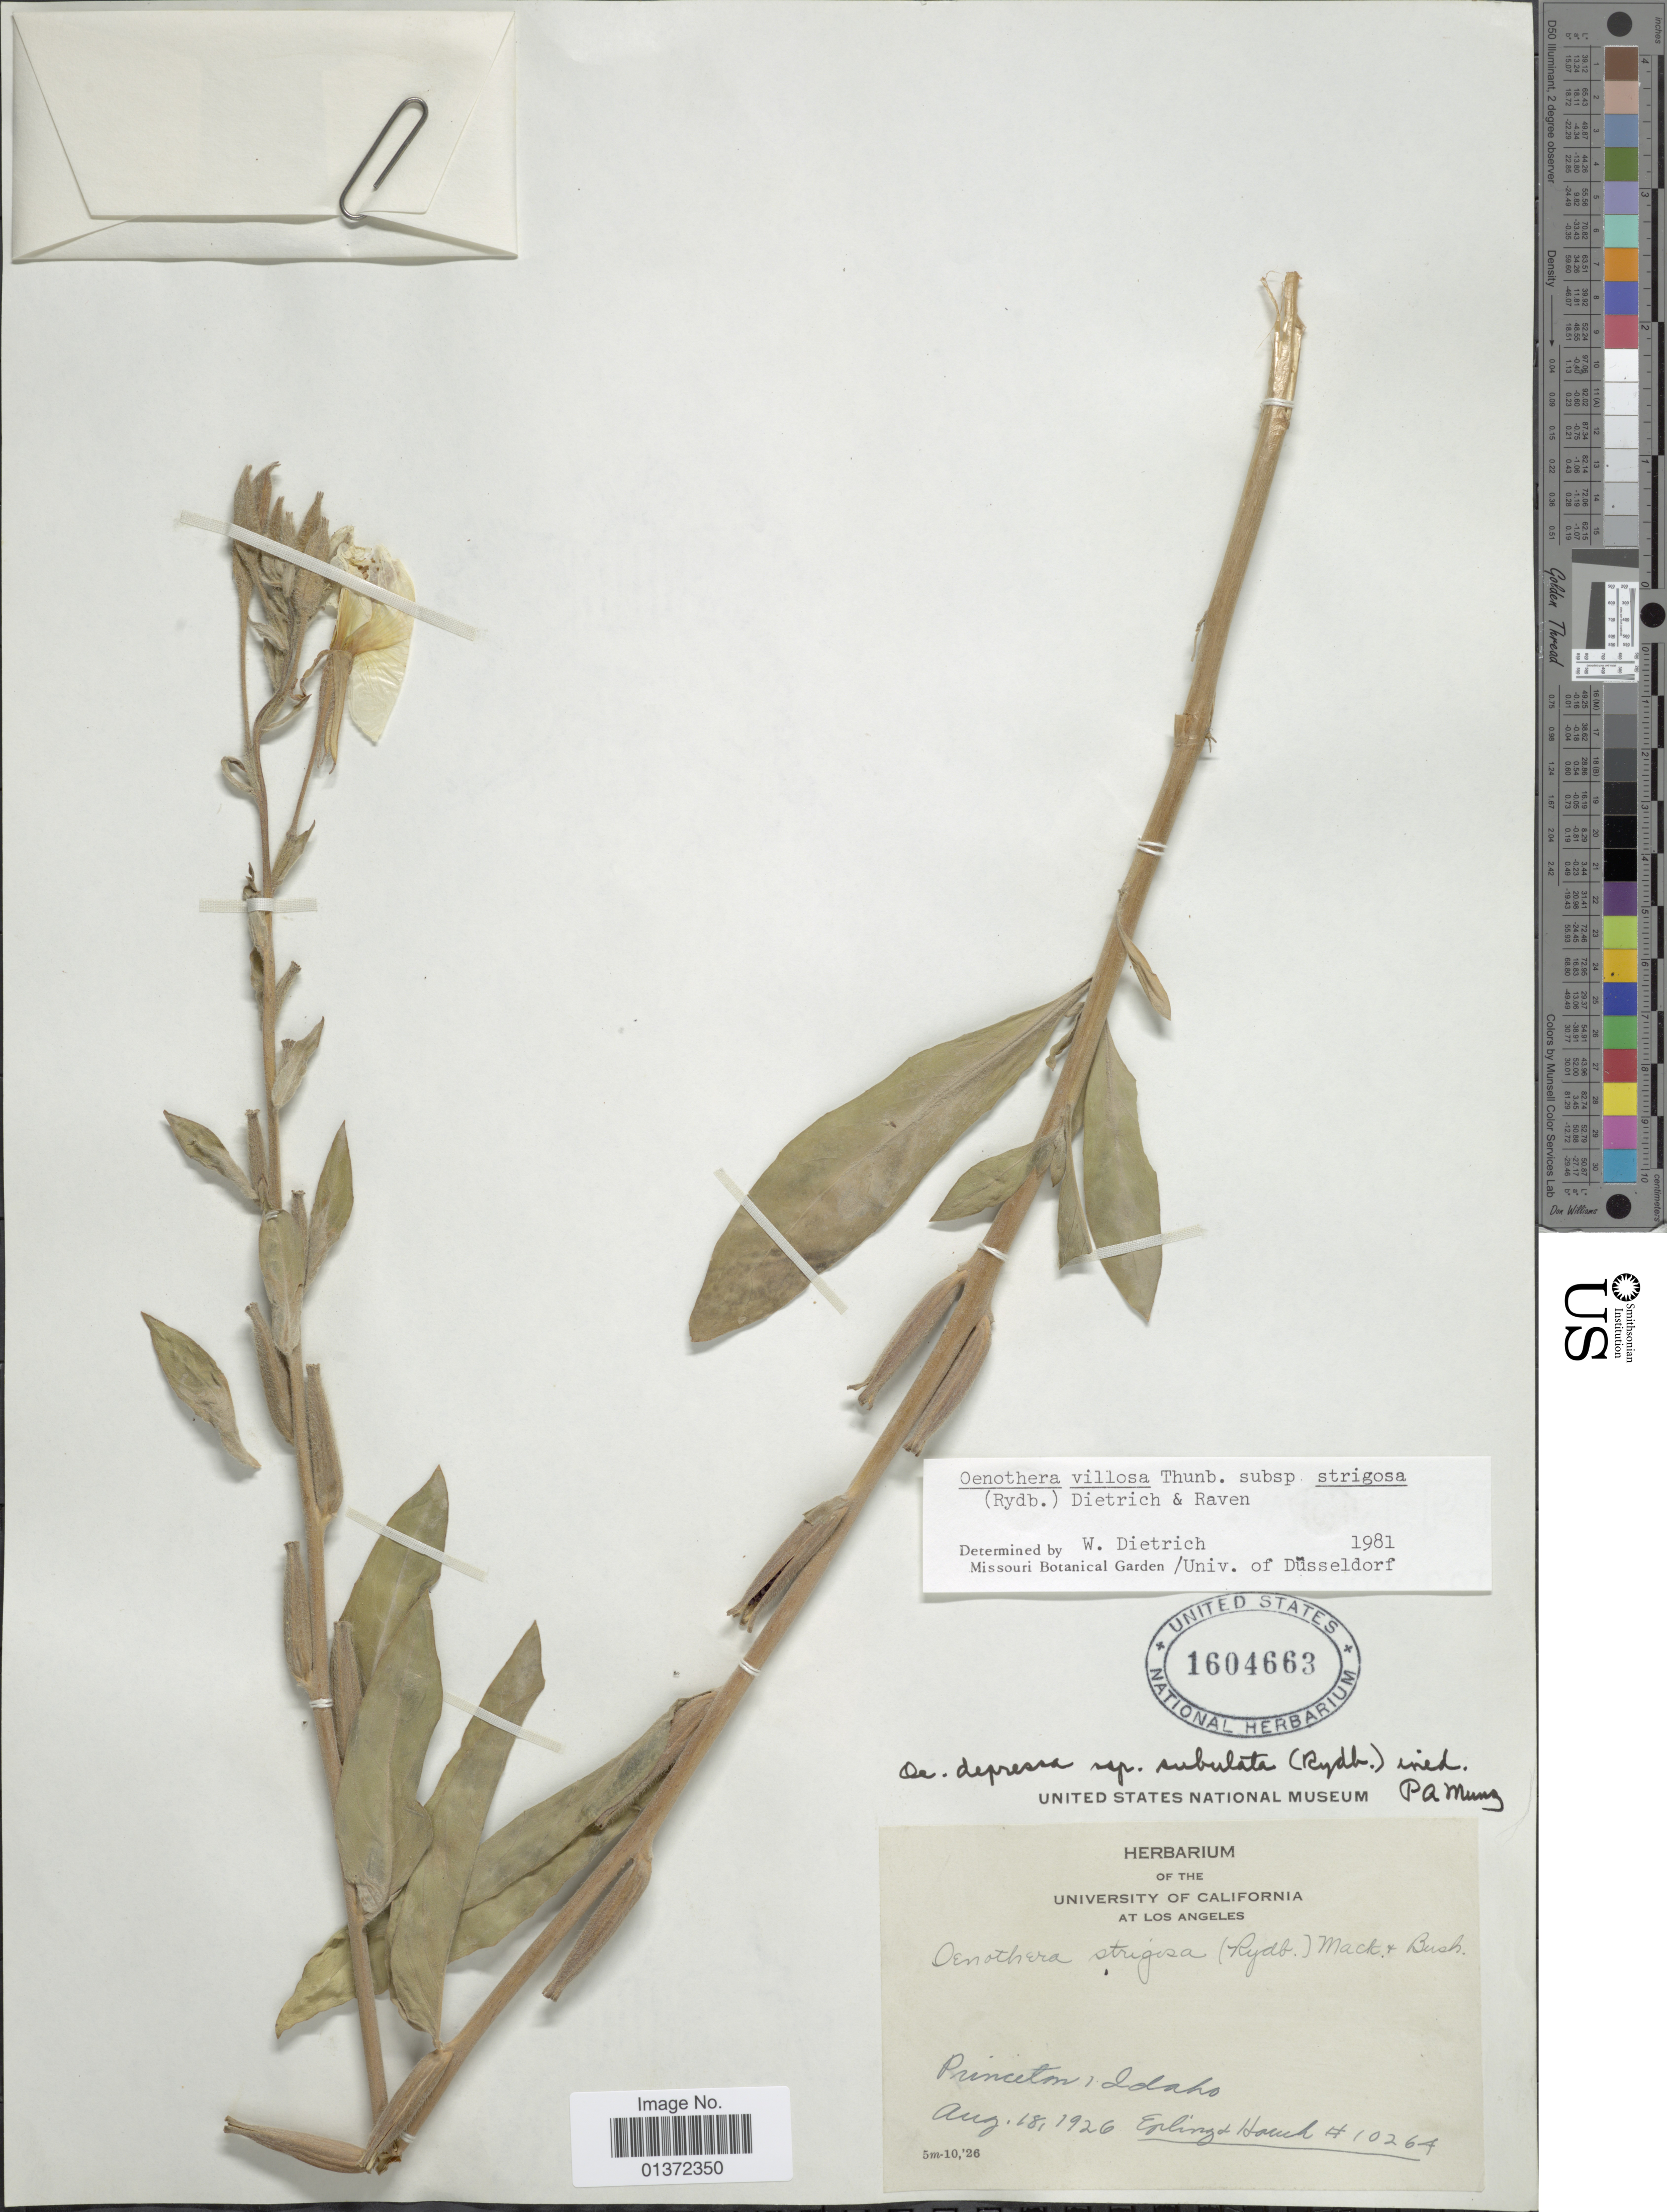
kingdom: Plantae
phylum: Tracheophyta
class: Magnoliopsida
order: Myrtales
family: Onagraceae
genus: Oenothera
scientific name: Oenothera villosa subsp. strigosa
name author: (Rydb.) W. Dietr. & P.H. Raven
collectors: -- Epling & -. Hauch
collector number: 10264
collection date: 1926-08-18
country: United States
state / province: Idaho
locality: Princeton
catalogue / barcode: US 1604663